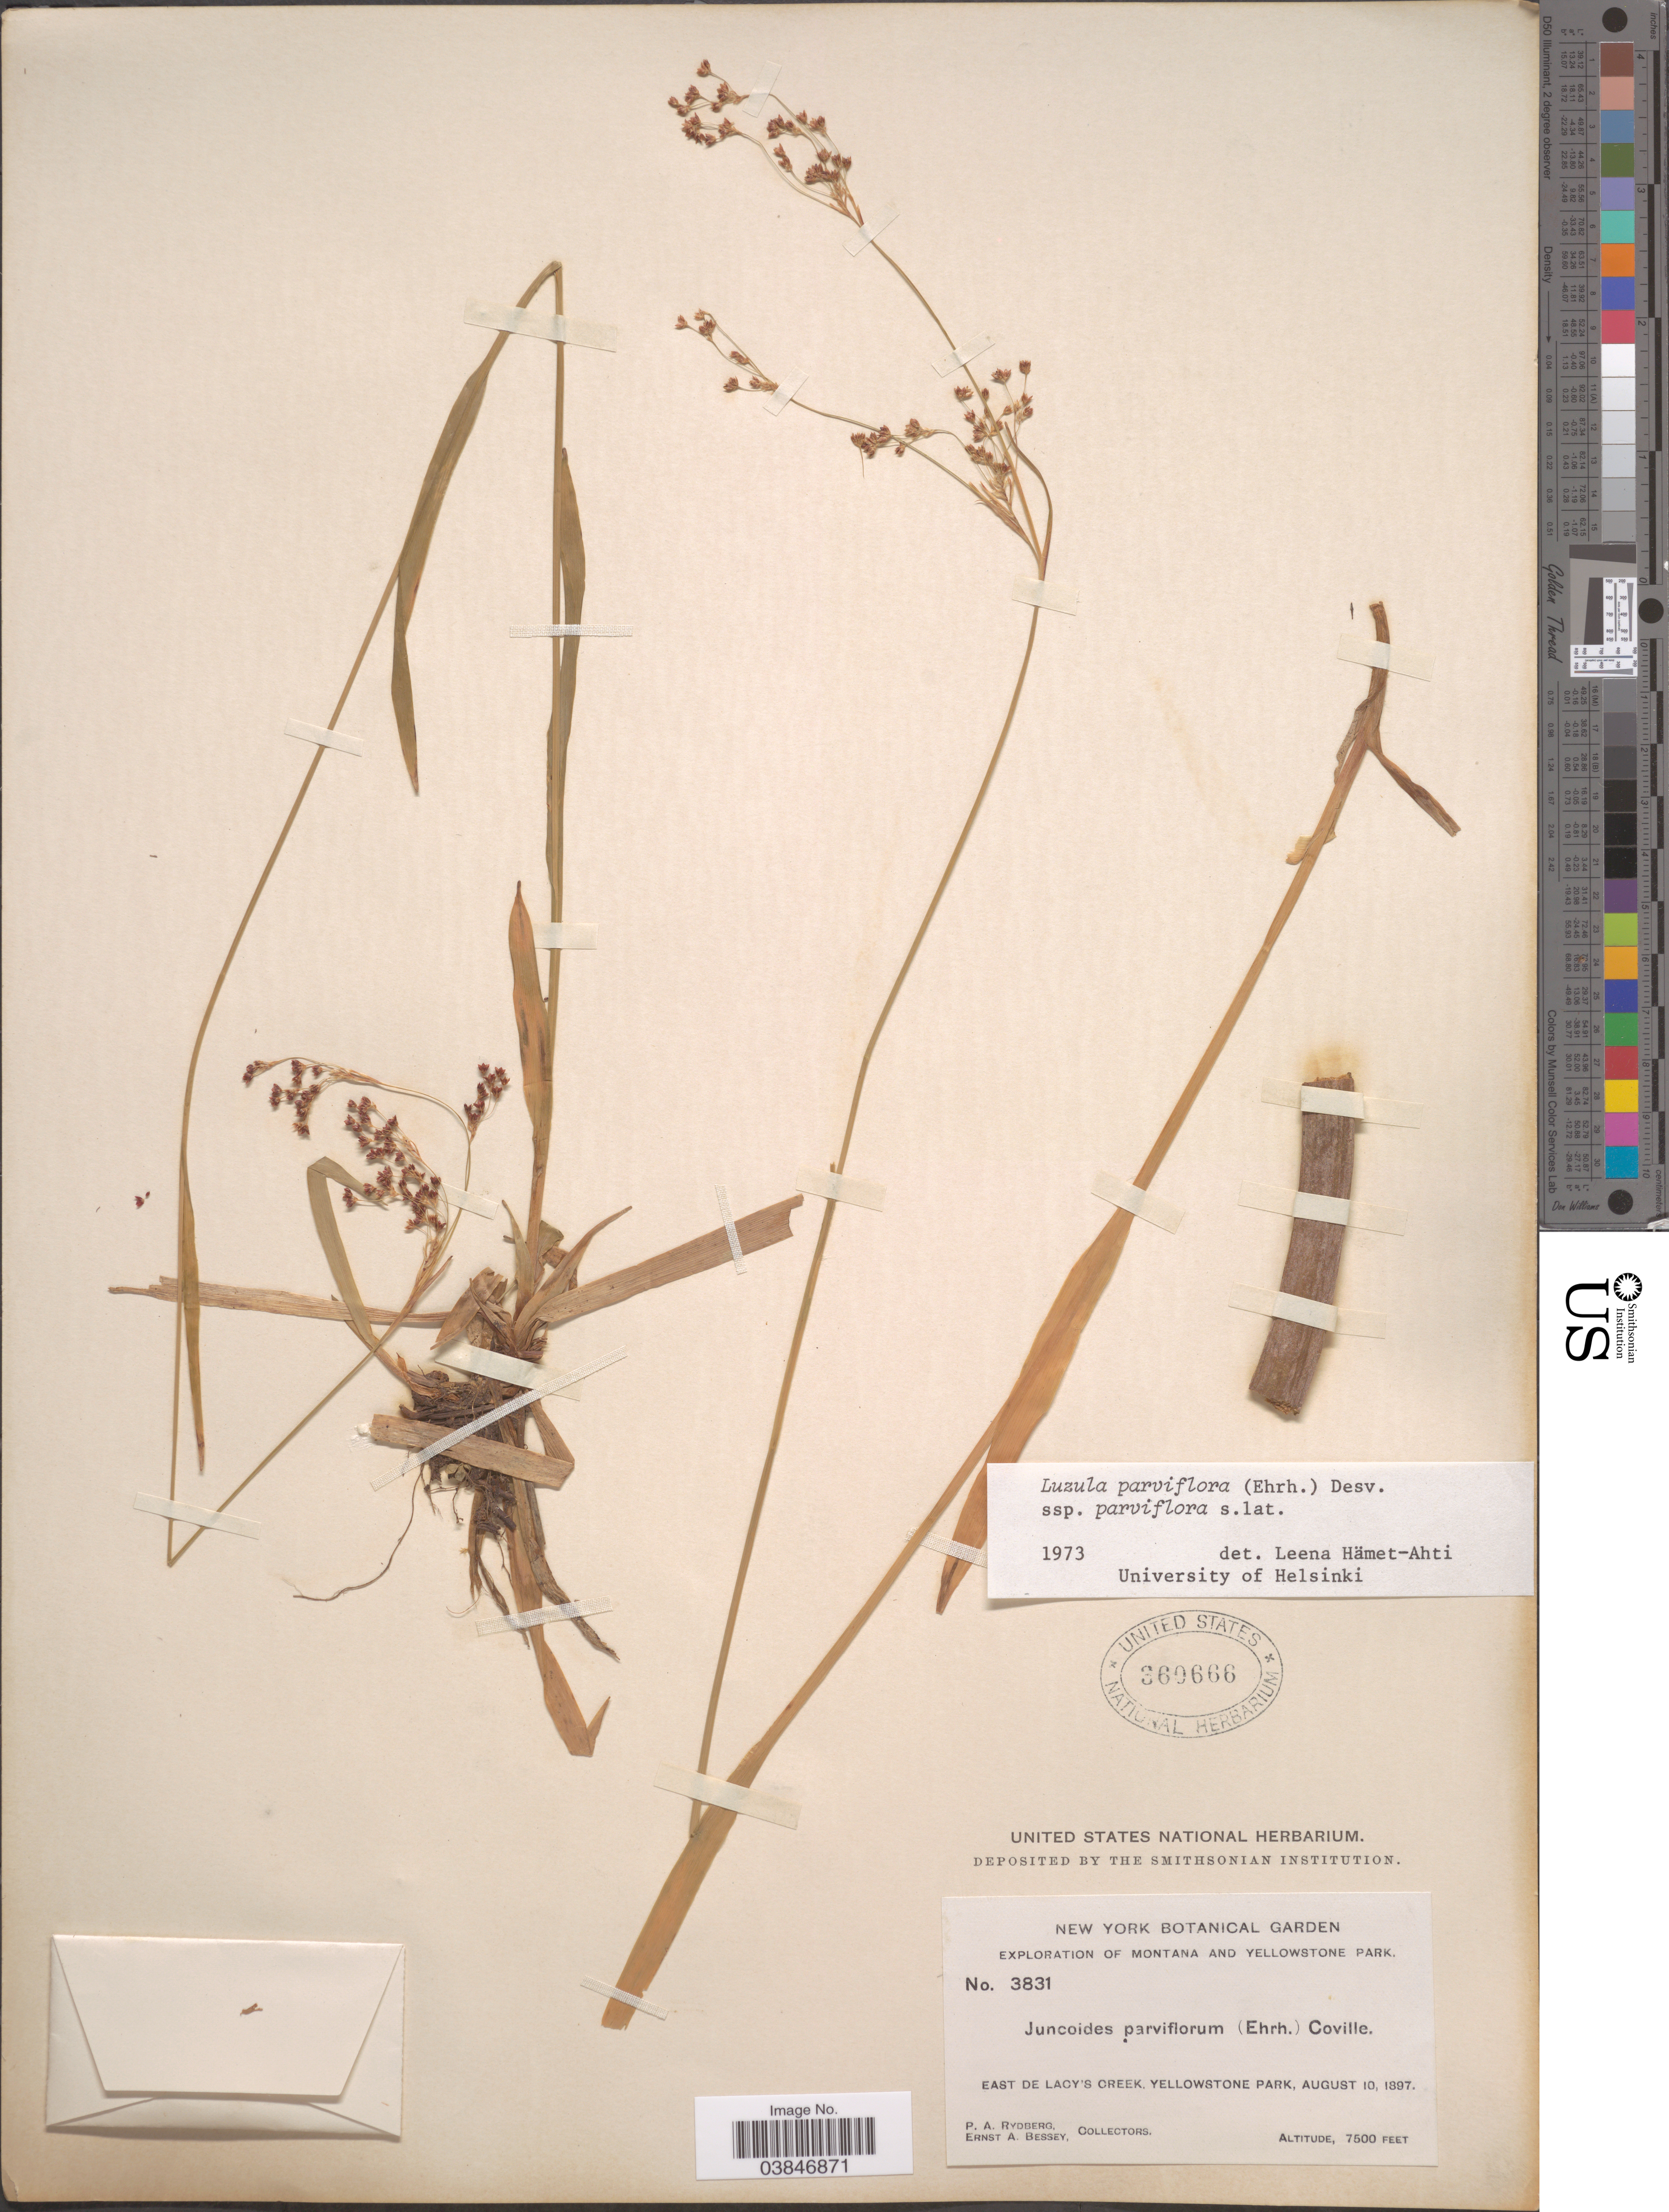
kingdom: Plantae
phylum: Tracheophyta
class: Liliopsida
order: Poales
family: Juncaceae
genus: Luzula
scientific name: Luzula parviflora subsp. parviflora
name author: (Ehrh.) Desv.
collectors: P. A. Rydberg & E. A. Bessey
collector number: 3831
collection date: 1897-08-10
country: United States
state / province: Wyoming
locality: East de Lacy's Creek, Yellowstone Park.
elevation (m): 2286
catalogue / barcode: US 360666